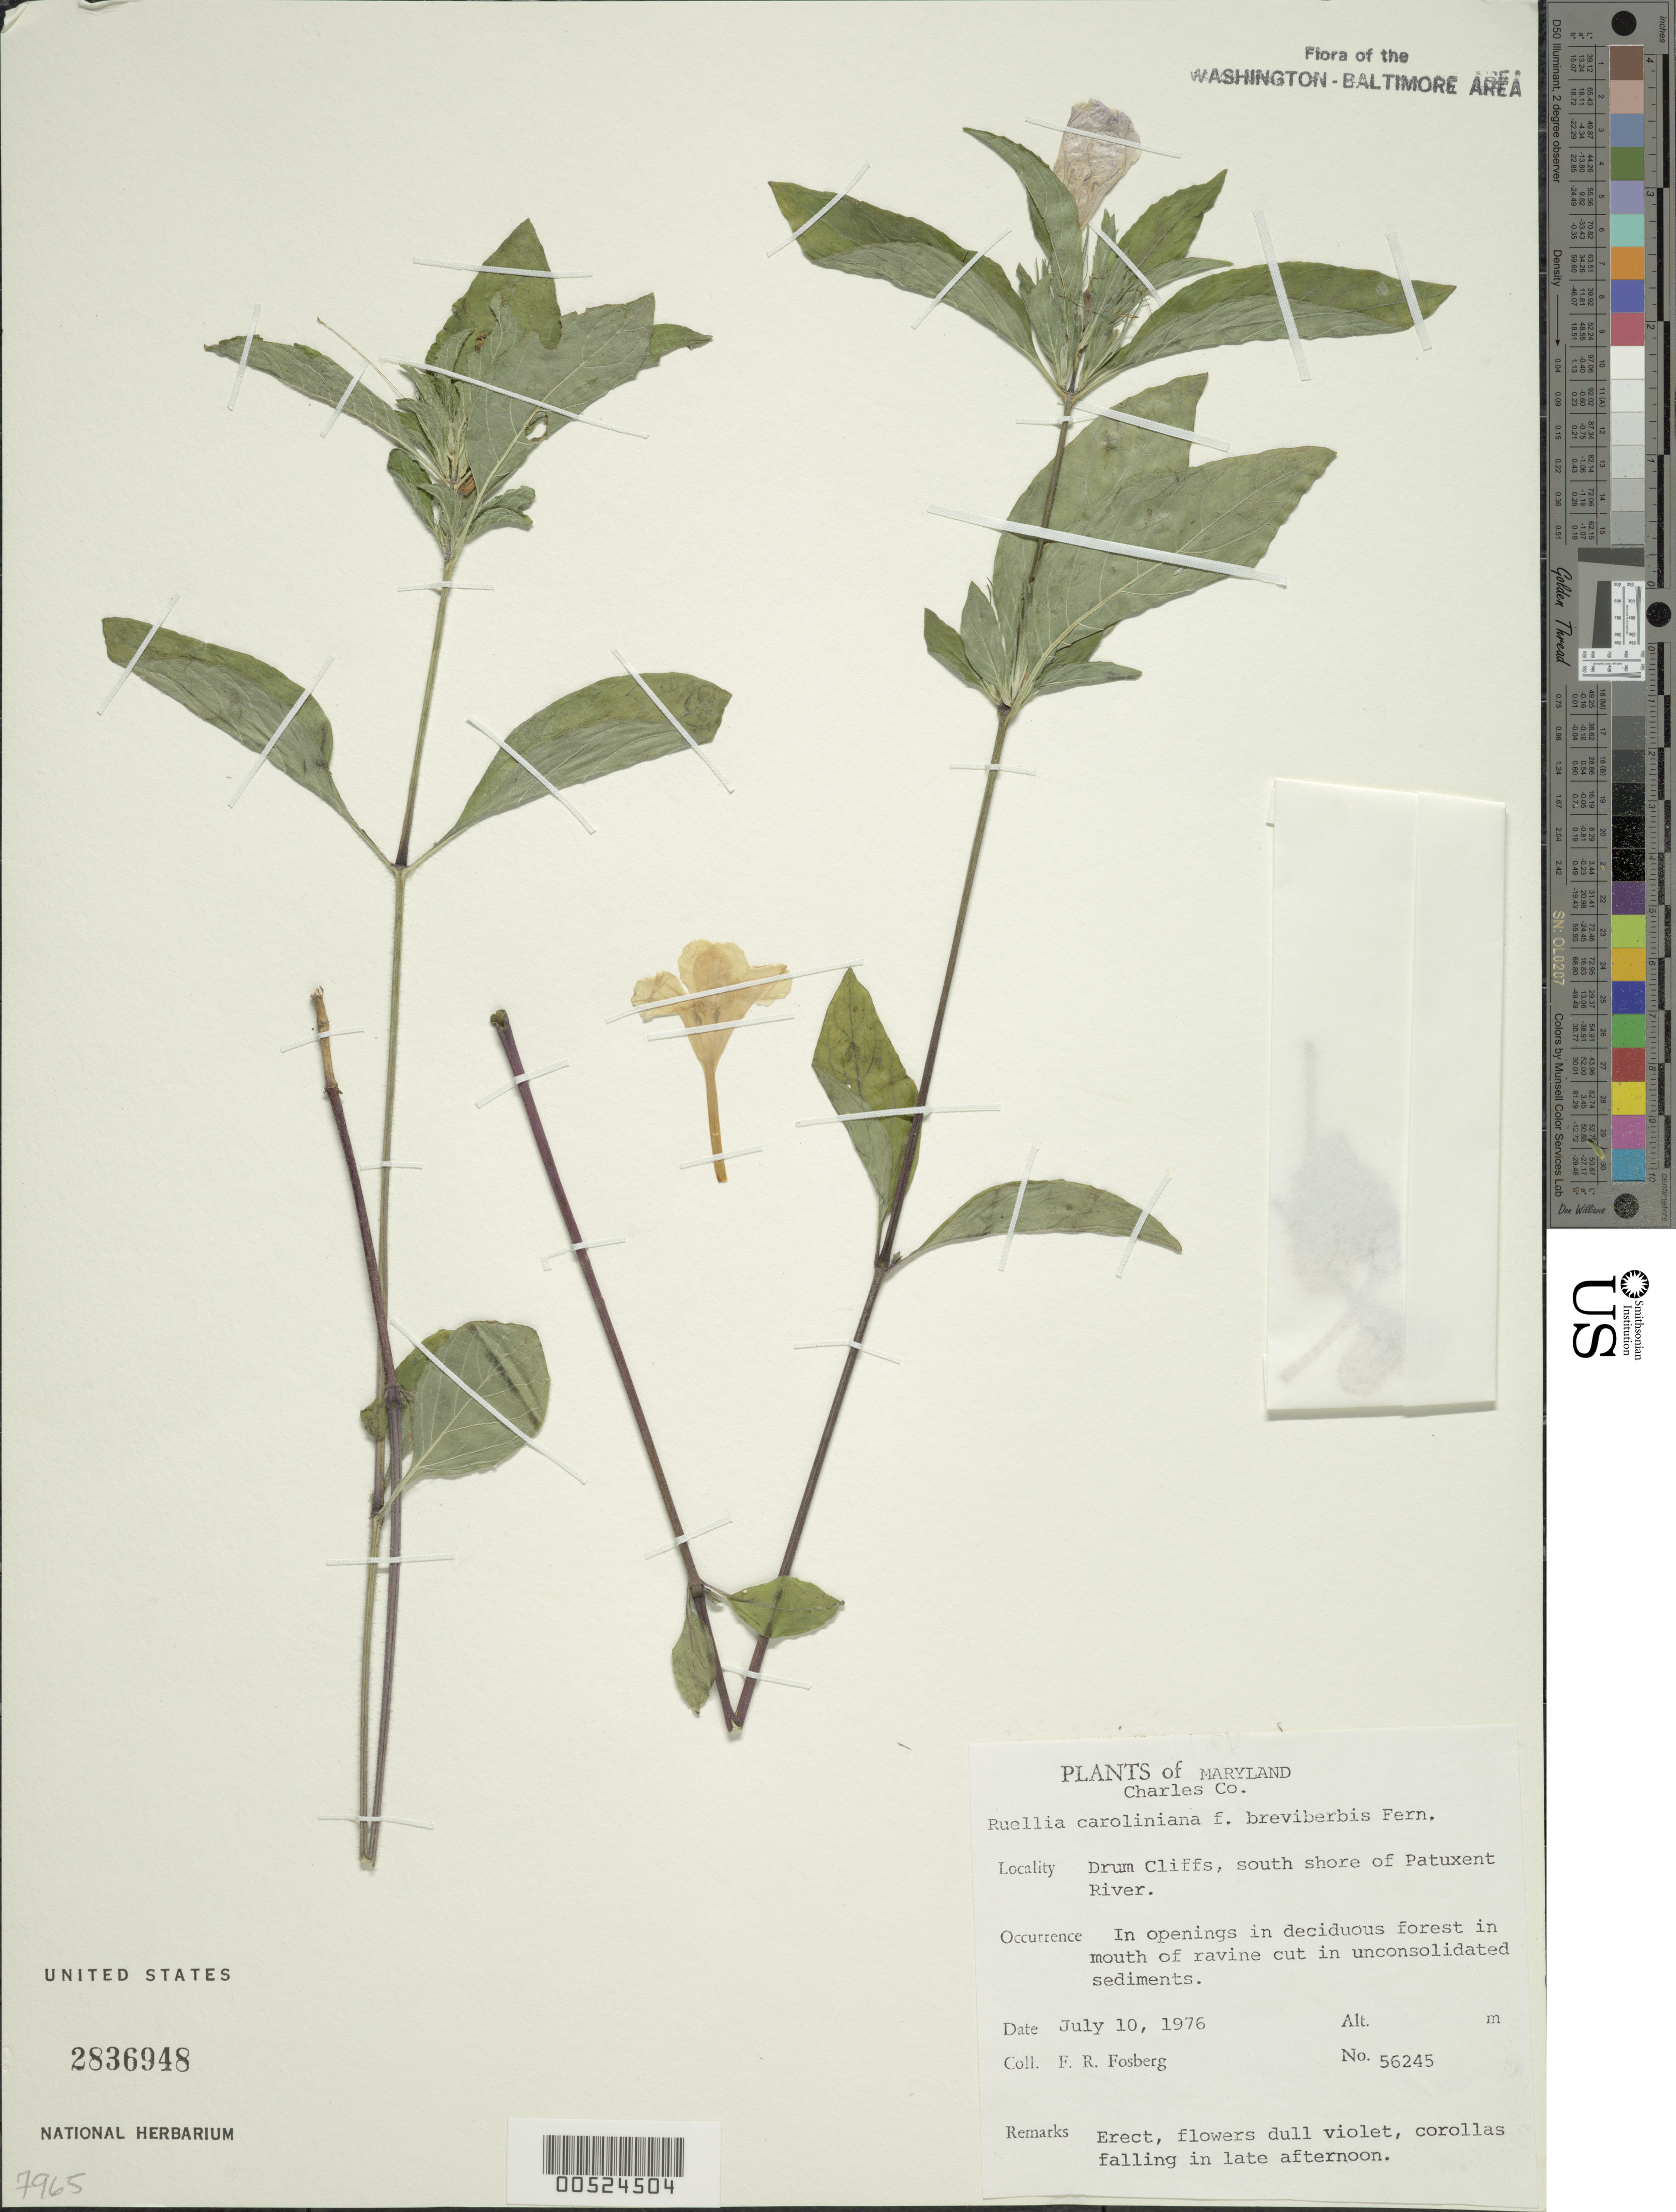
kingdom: Plantae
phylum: Tracheophyta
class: Magnoliopsida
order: Lamiales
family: Acanthaceae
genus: Ruellia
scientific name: Ruellia caroliniensis f. breviberbis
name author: Fernald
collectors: F. R. Fosberg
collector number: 56245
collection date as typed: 10 Jul 1976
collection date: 1976-07-10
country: United States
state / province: Maryland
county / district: Charles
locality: Drum cliffs, S shore of Patuxent River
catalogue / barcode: US 2836948